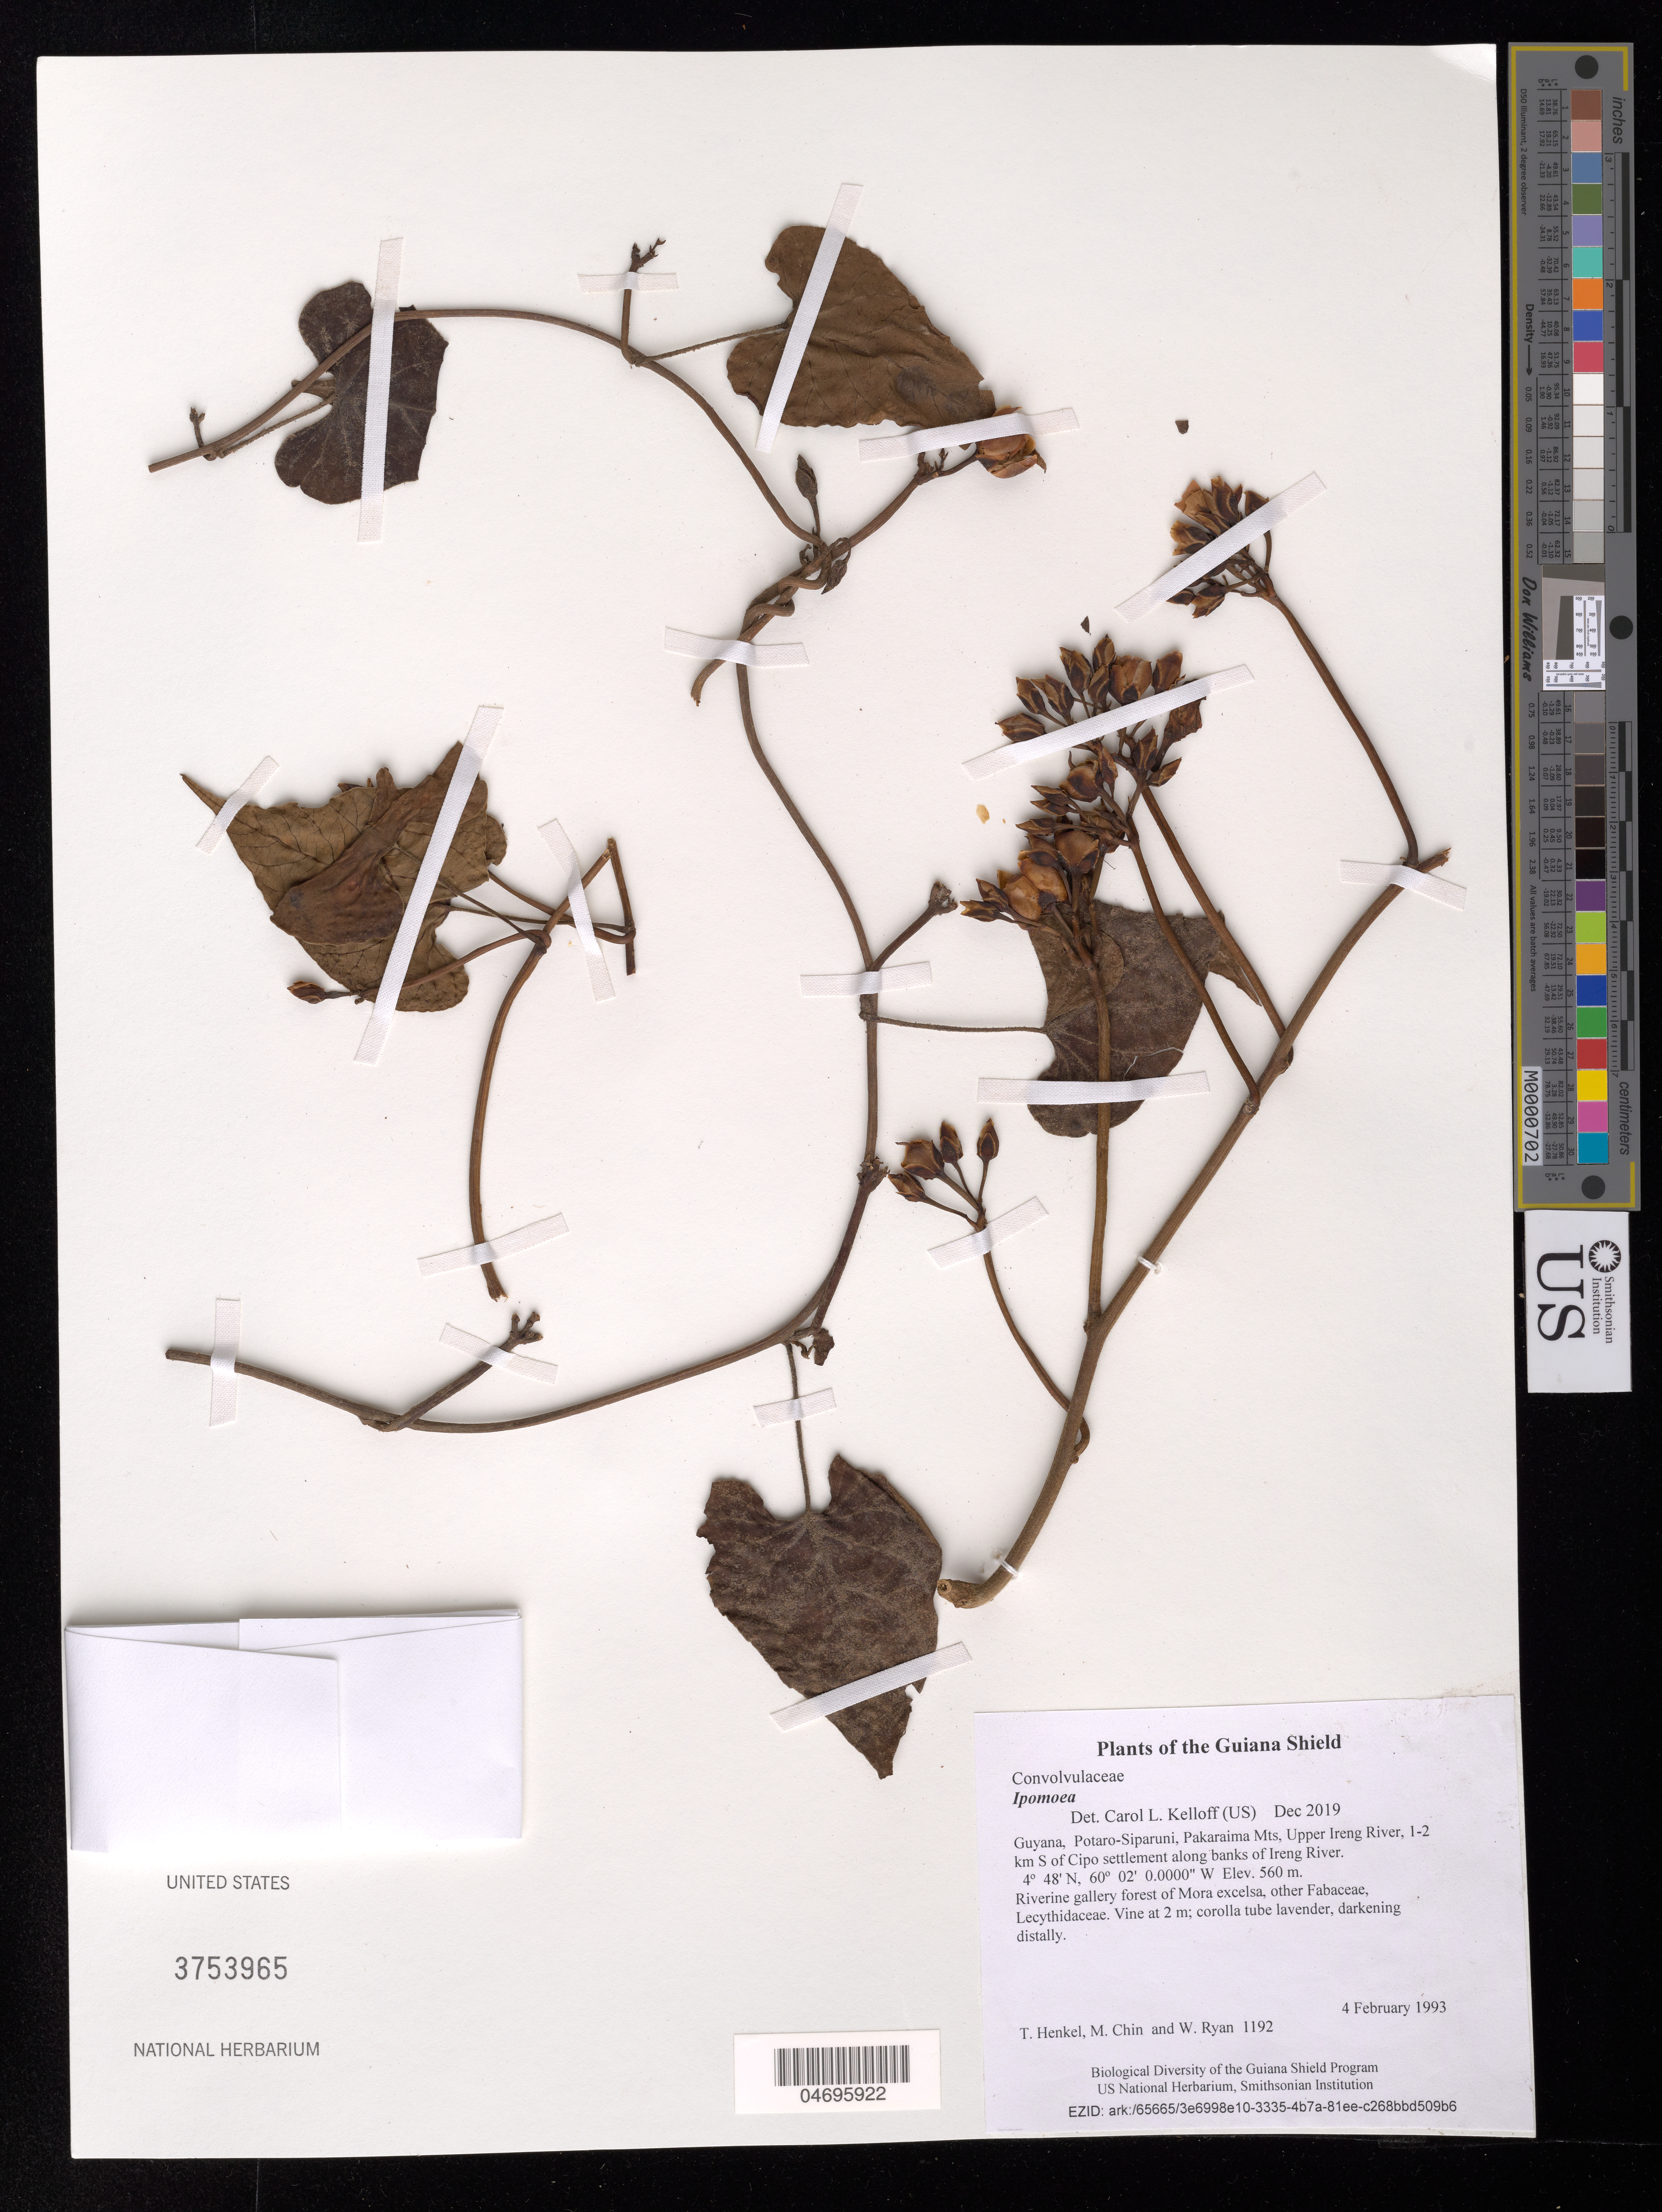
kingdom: Plantae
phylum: Tracheophyta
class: Magnoliopsida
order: Solanales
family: Convolvulaceae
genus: Ipomoea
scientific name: Ipomoea sp.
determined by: Kelloff, Carol L., (US), Smithsonian Institution - National Museum of Natural History (UNITED STATES)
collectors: T. Henkel, M. Chin & W. Ryan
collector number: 1192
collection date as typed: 4 February 1993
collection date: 1993-02-04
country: Guyana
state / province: Potaro-Siparuni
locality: Pakaraima Mts, Upper Ireng River, 1-2 km S of Cipo settlement along banks of Ireng River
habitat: Riverine gallery forest of Mora excelsa, other Fabaceae, Lecythidaceae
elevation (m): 560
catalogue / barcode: US 3753965